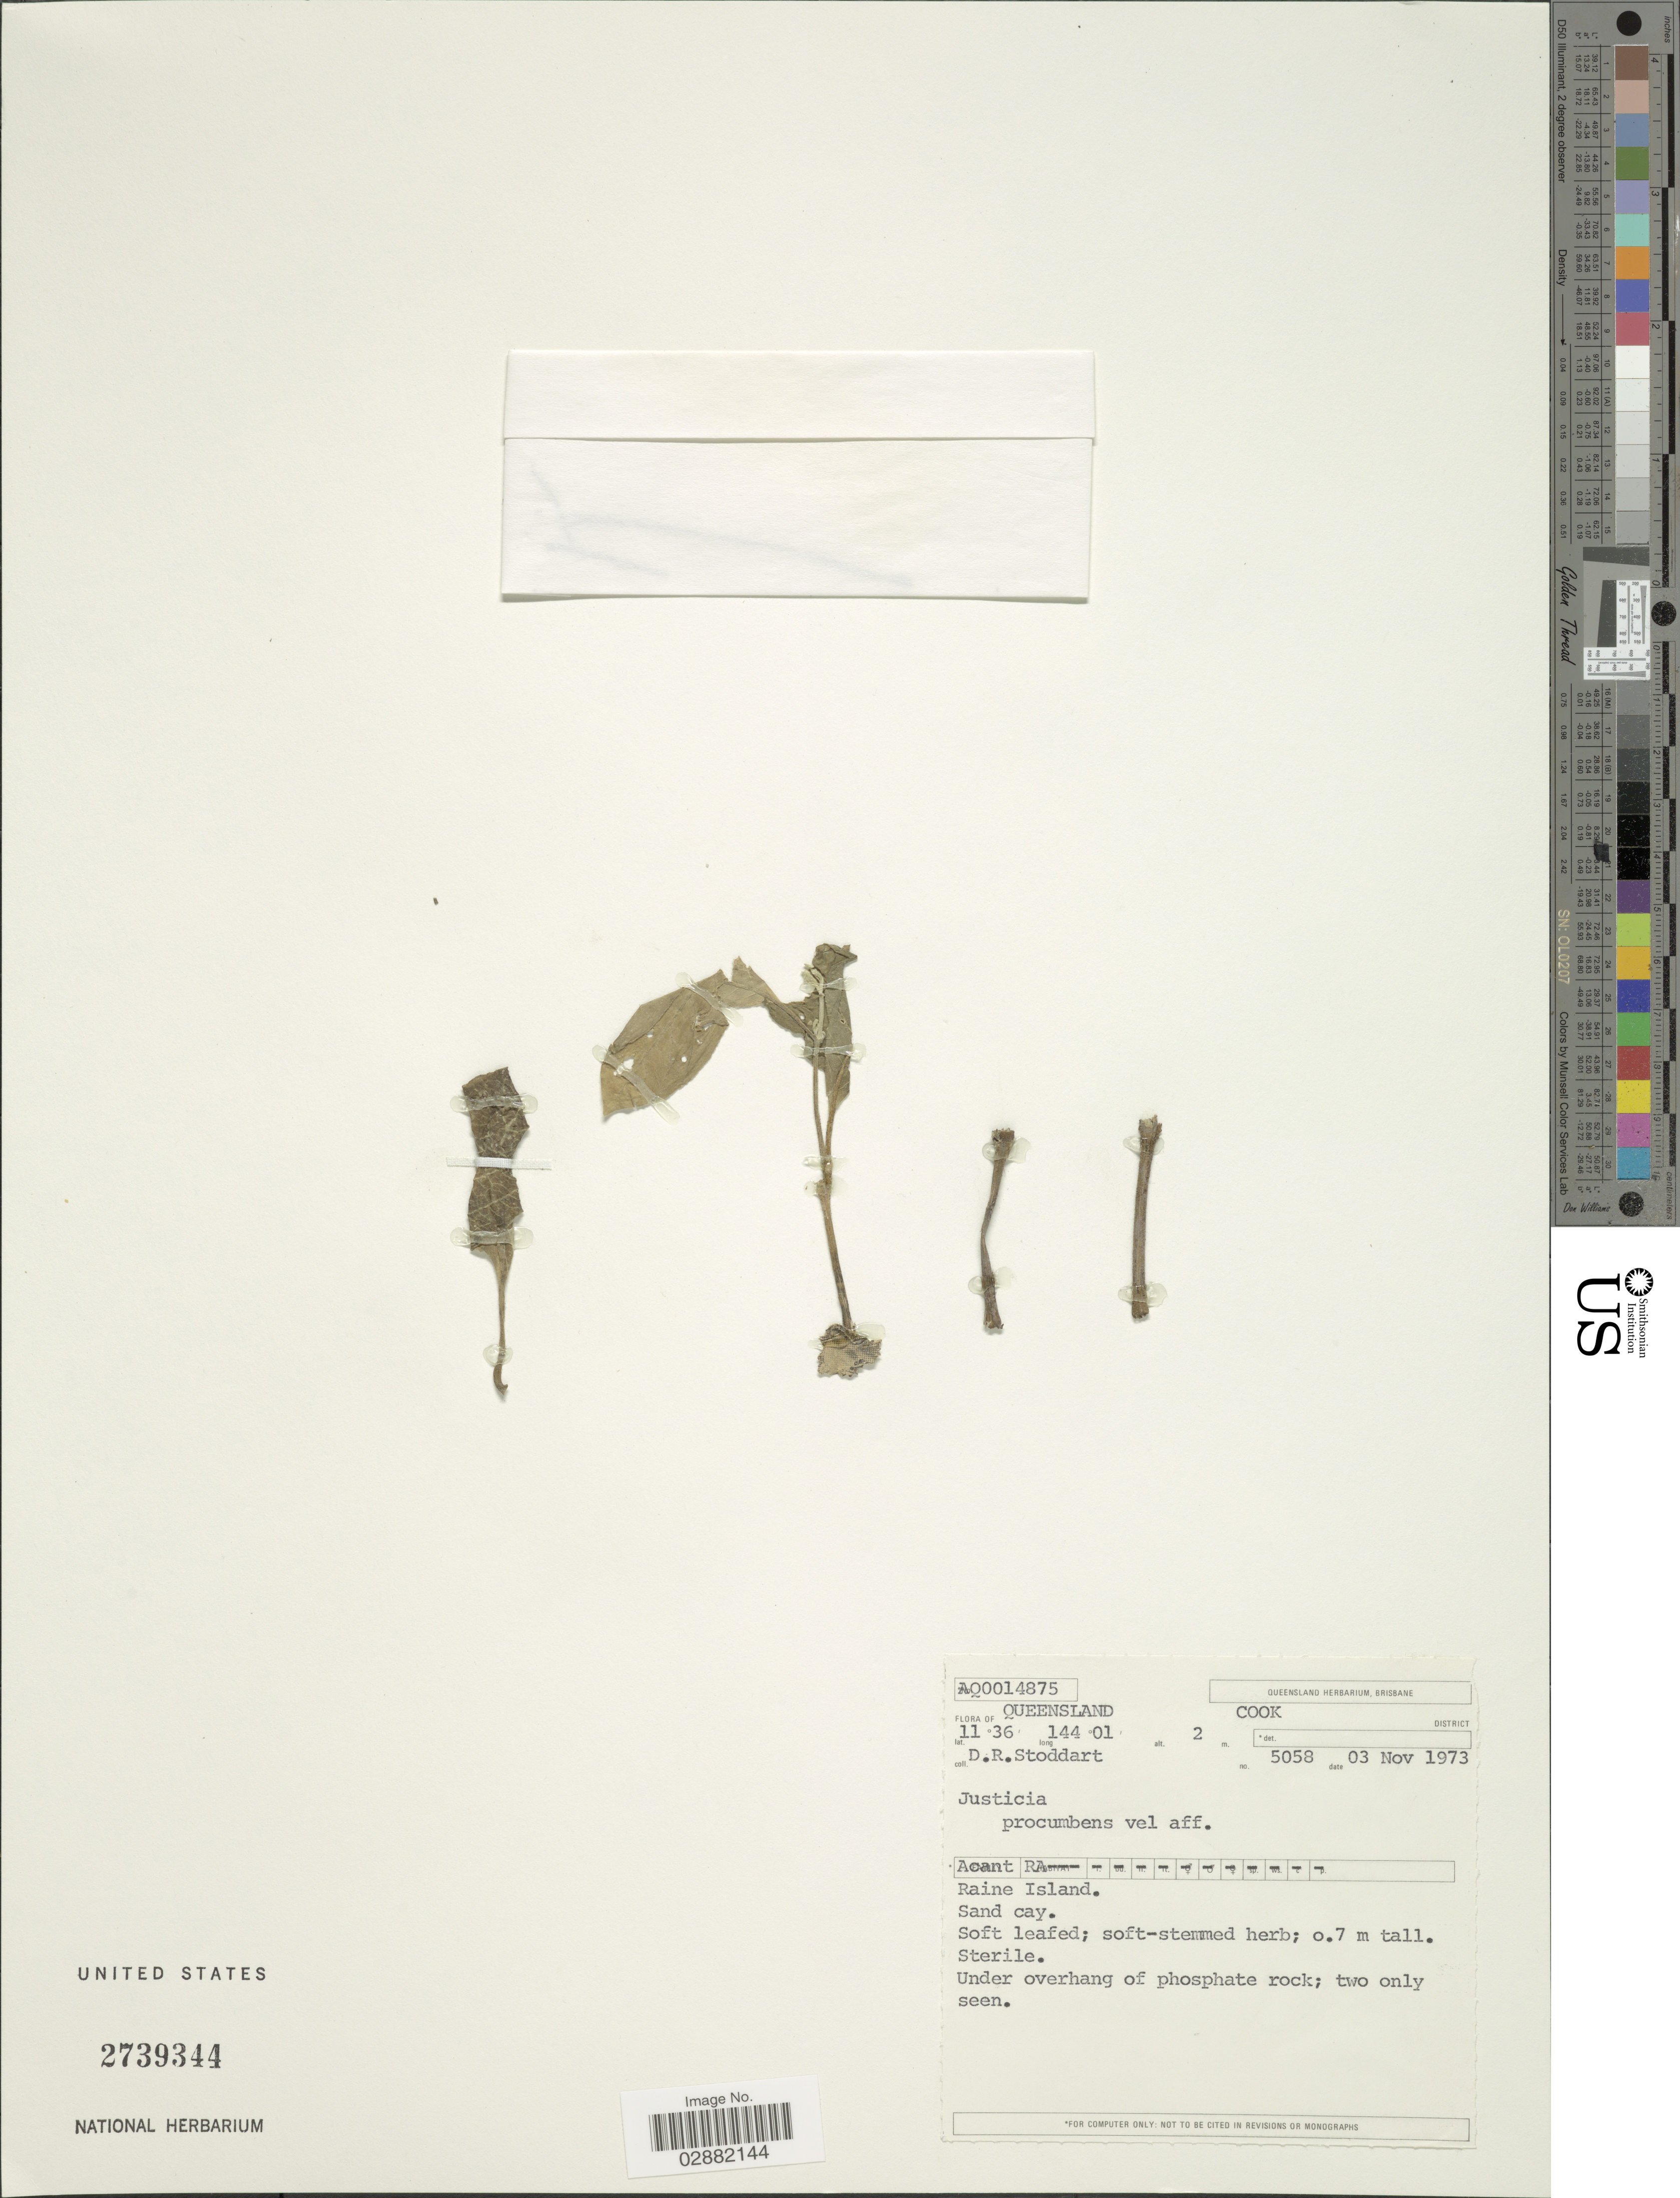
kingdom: Plantae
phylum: Tracheophyta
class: Magnoliopsida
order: Lamiales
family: Acanthaceae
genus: Justicia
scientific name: Justicia procumbens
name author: L.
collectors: D. R. Stoddart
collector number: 5058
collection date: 1973-11-03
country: Australia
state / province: Queensland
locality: Cook District, Raine Island.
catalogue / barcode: US 2739344